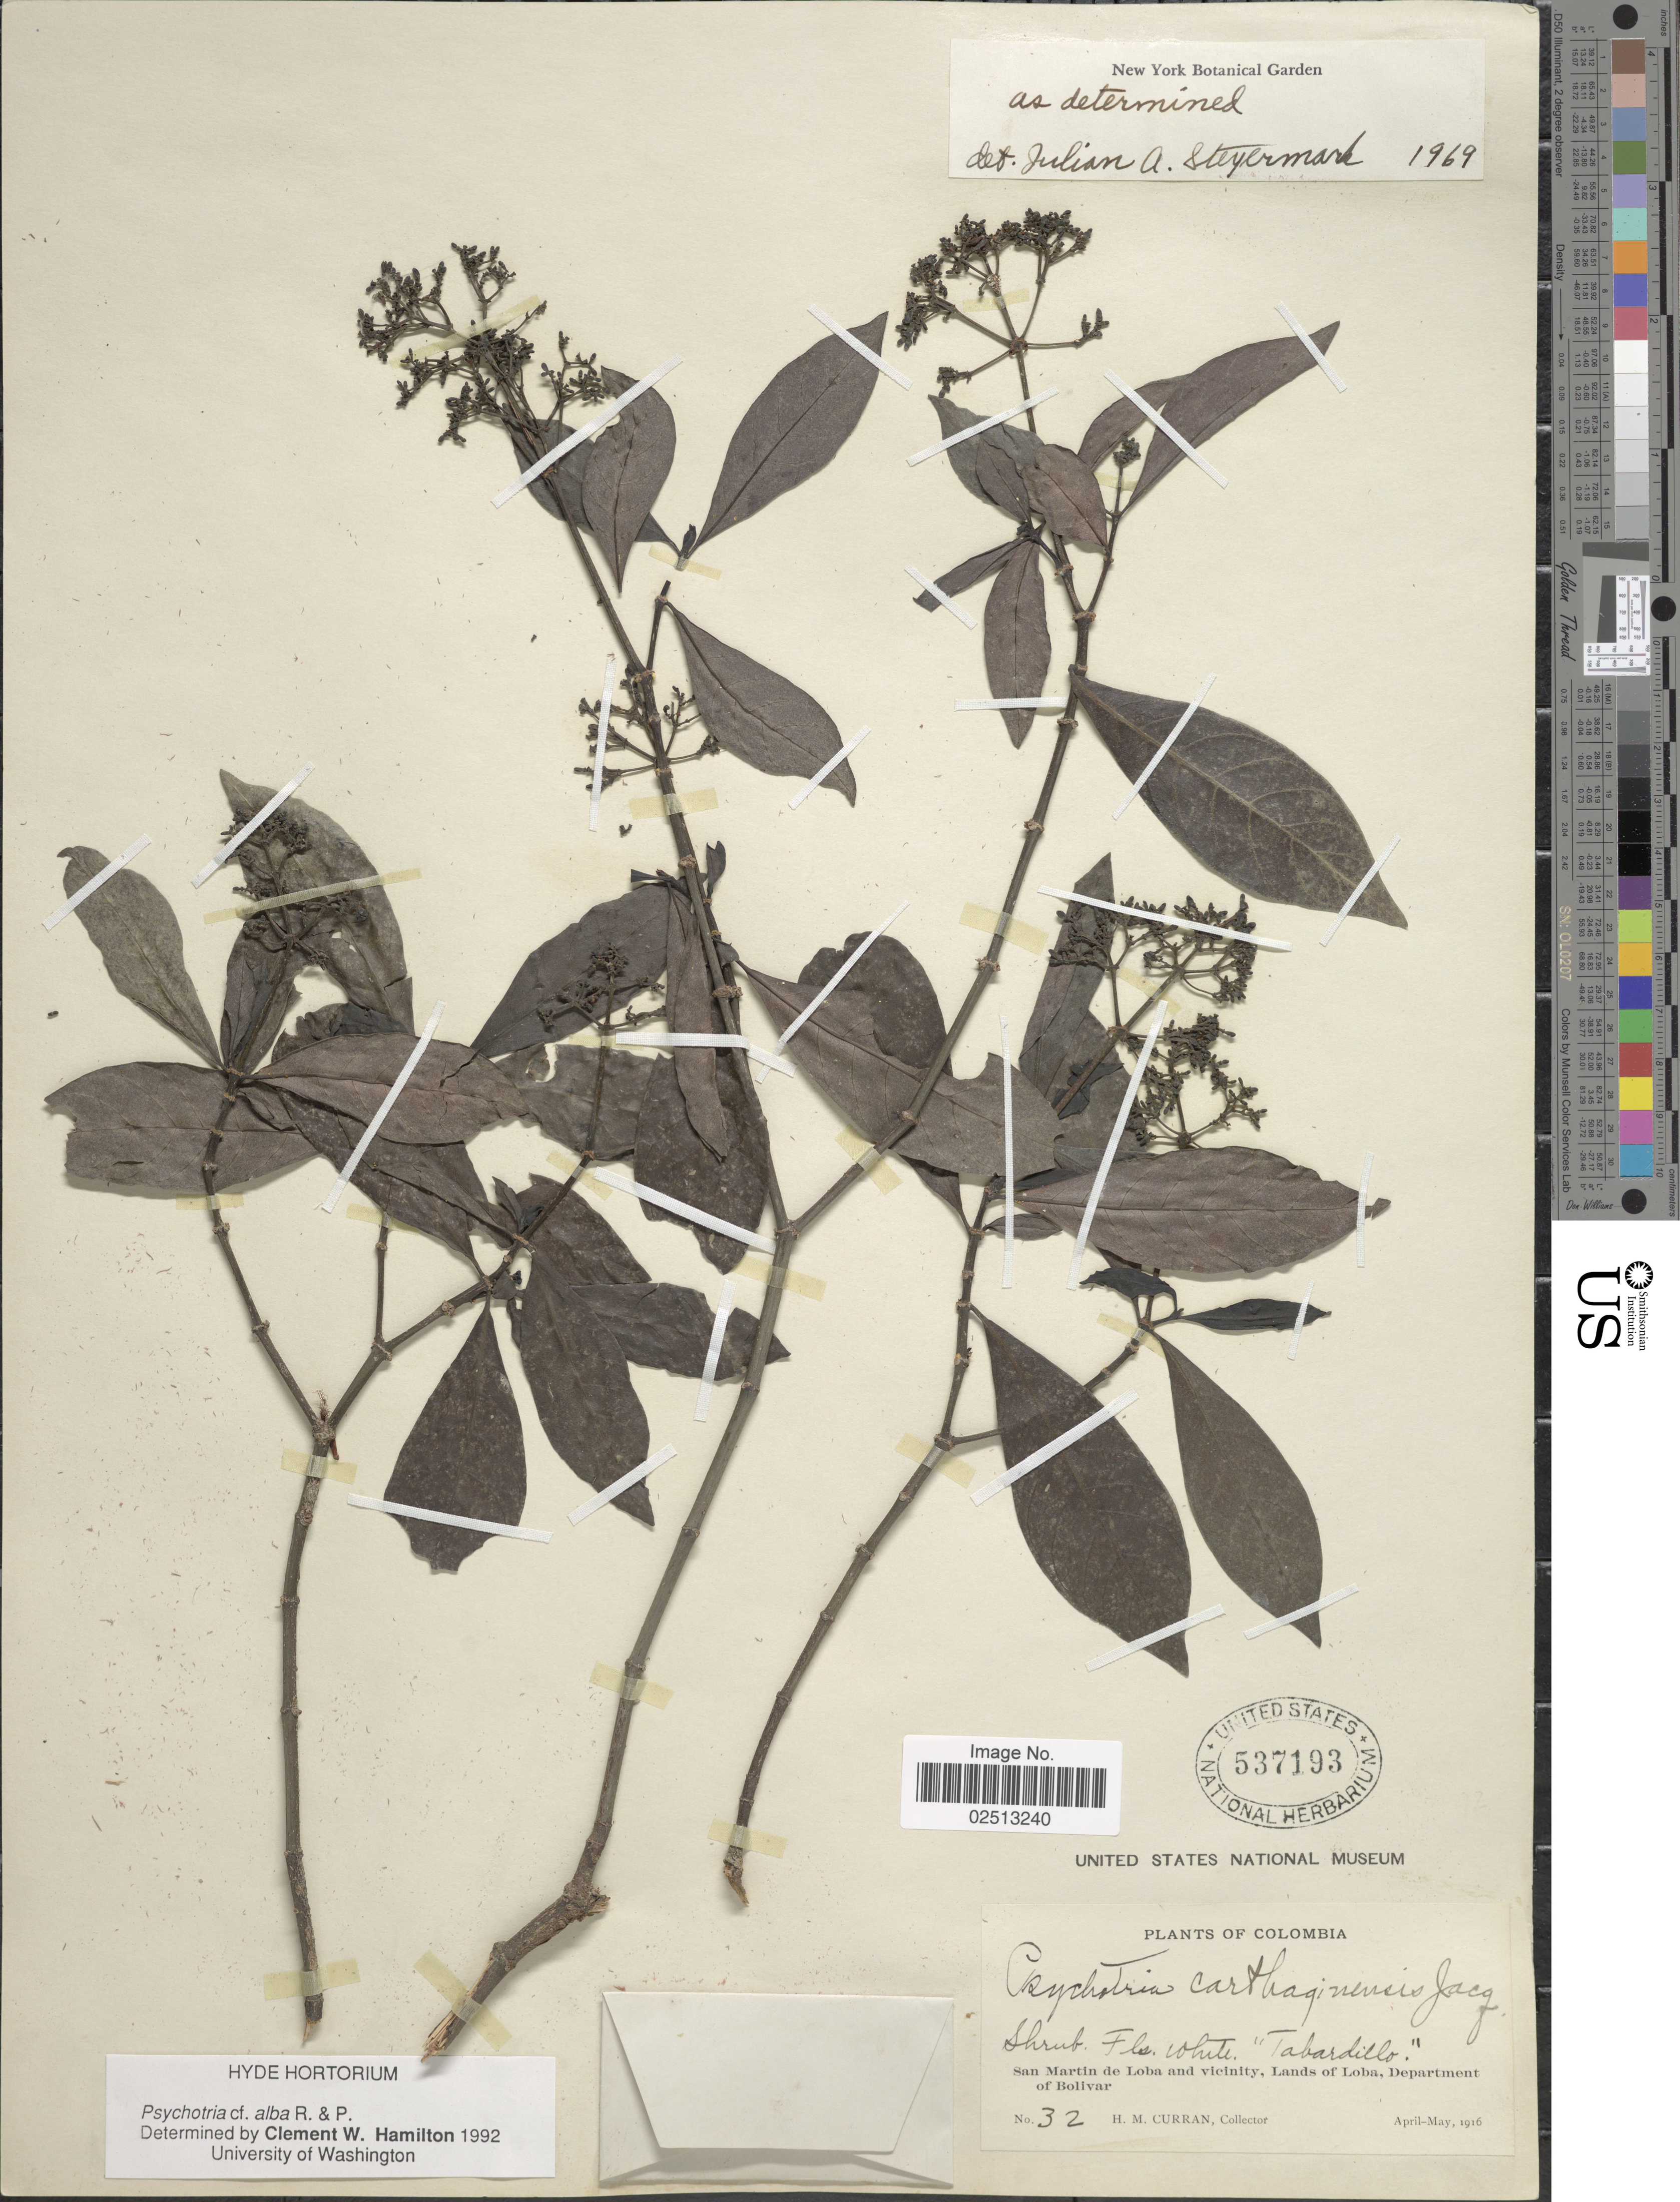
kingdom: Plantae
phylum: Tracheophyta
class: Magnoliopsida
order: Gentianales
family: Rubiaceae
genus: Psychotria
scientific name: Psychotria alba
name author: Ruiz & Pav.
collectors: H. M. Curran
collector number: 32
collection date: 1916-04/1916-05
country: Colombia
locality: San Martin de Loba and vicinity, Lands of Loba, Department of Bolivar.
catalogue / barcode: US 537193